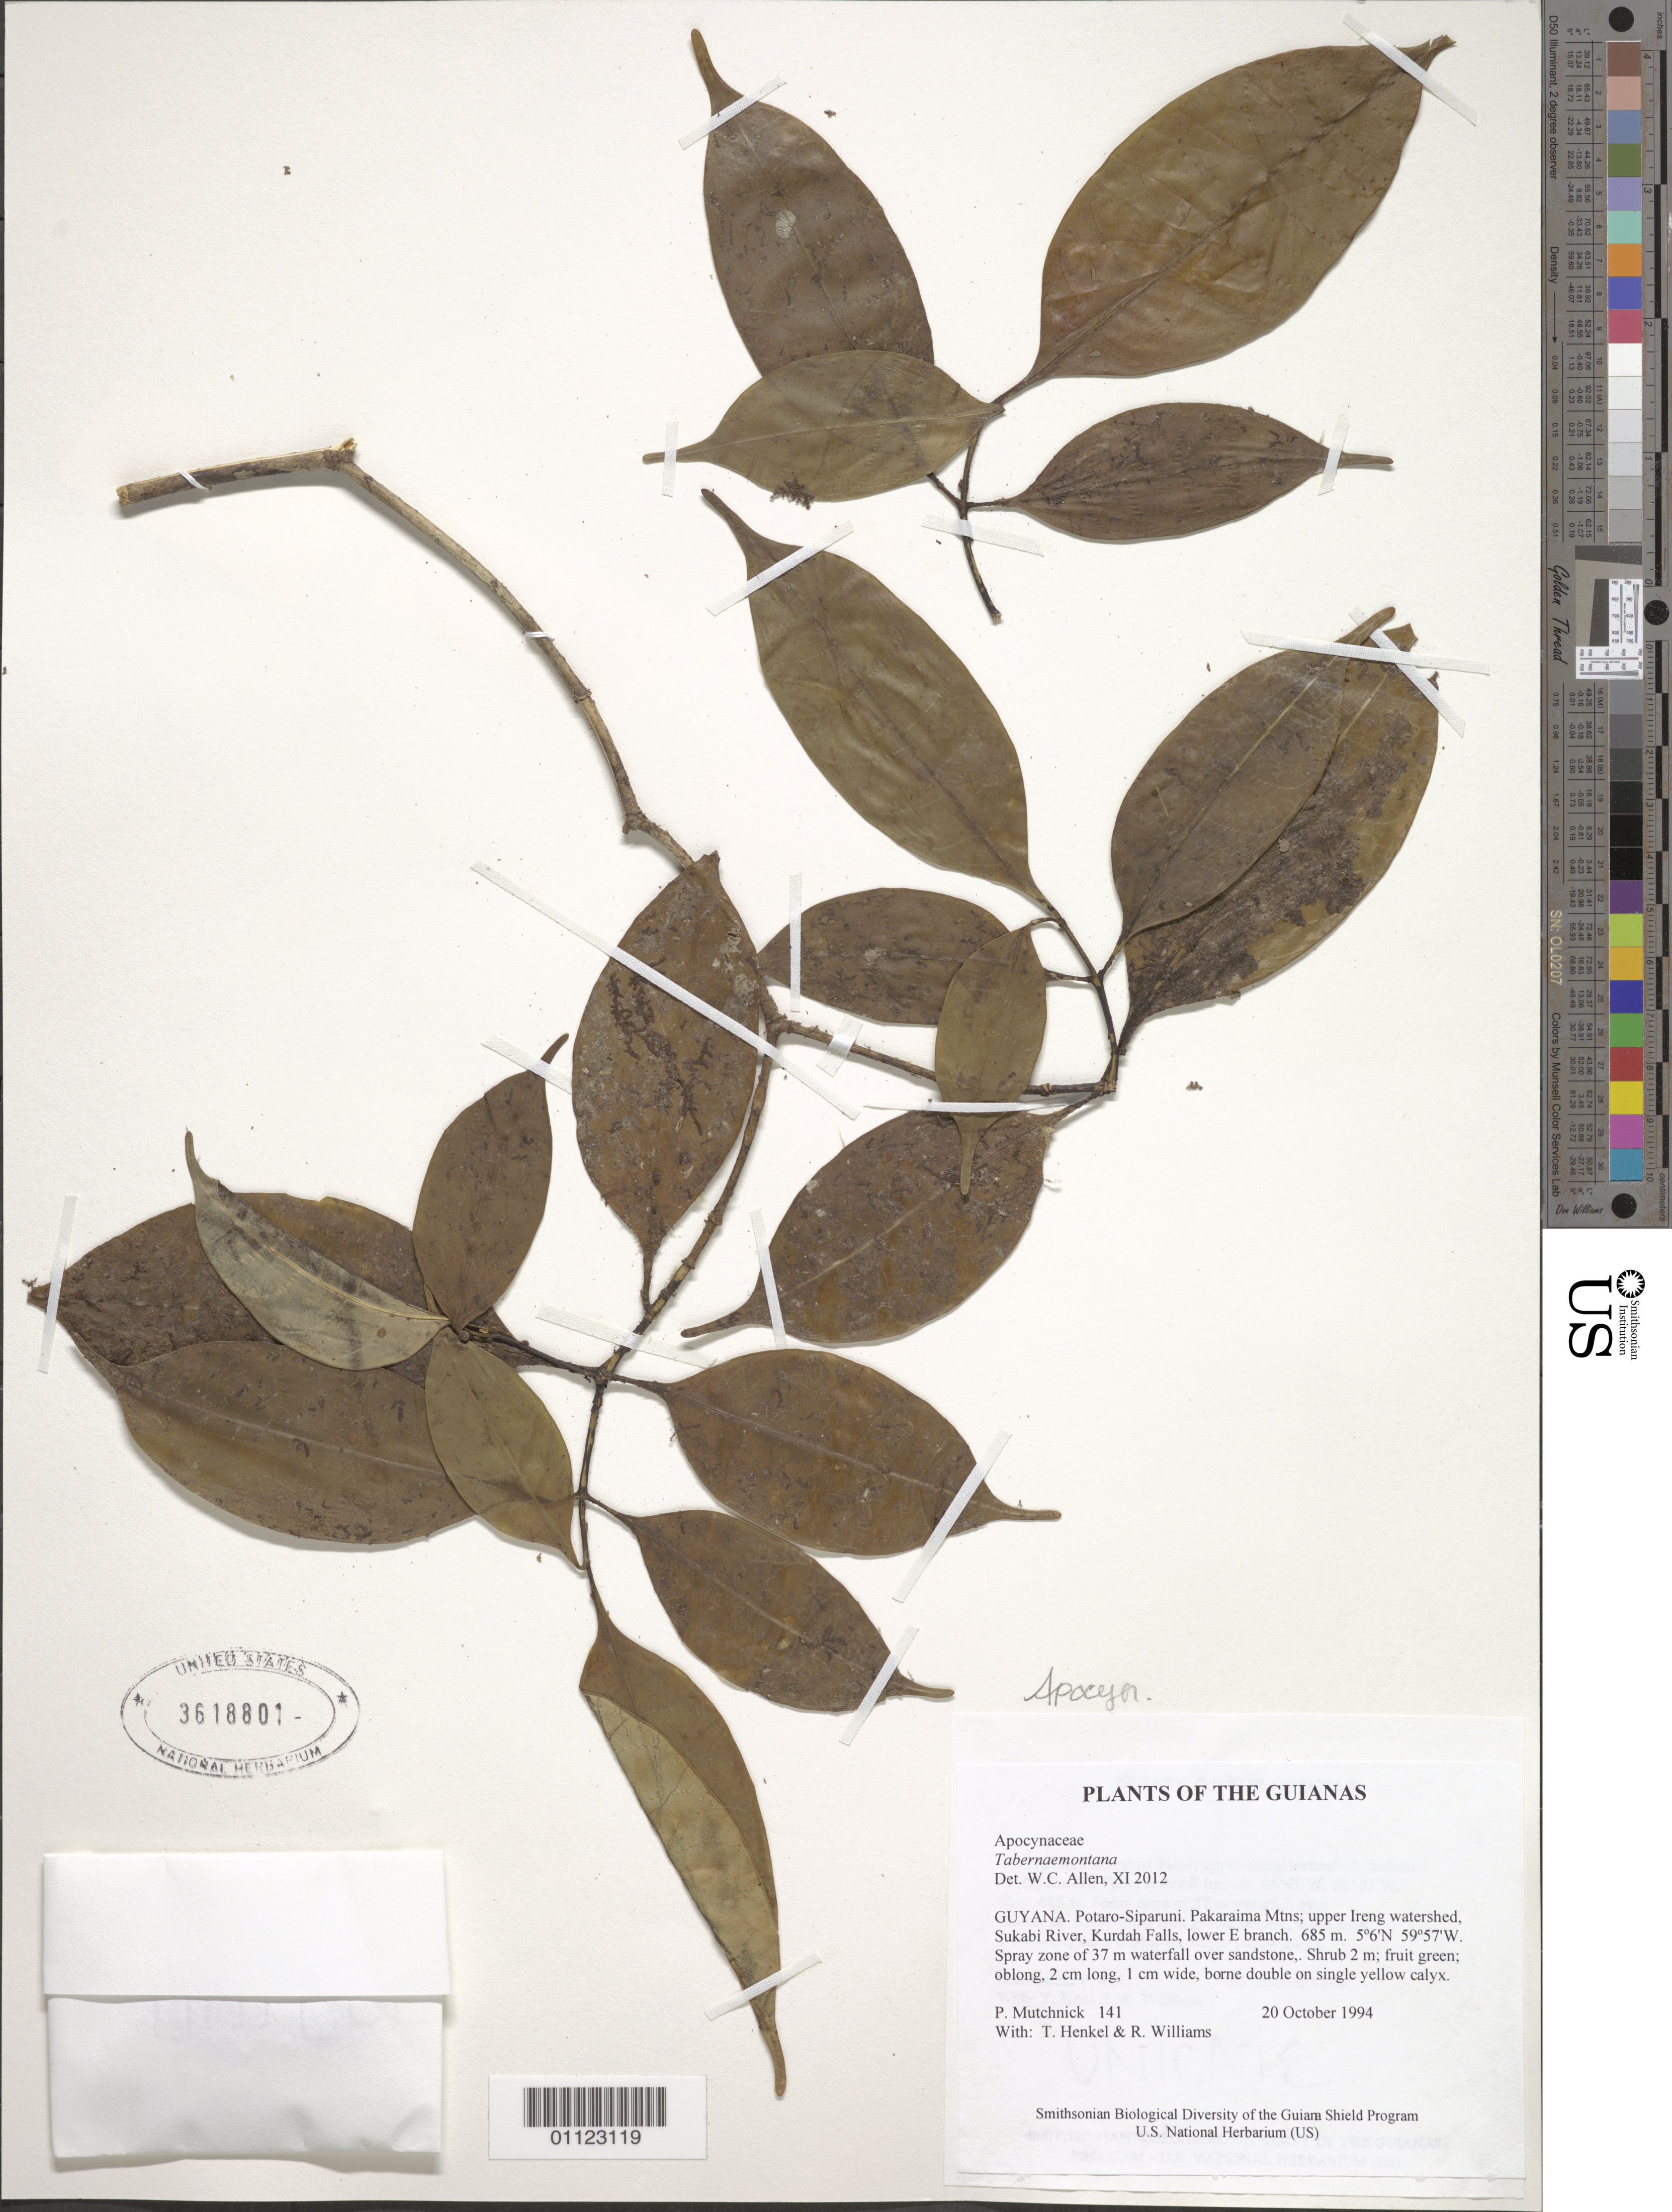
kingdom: Plantae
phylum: Tracheophyta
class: Magnoliopsida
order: Gentianales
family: Apocynaceae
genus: Tabernaemontana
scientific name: Tabernaemontana sp.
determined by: Allen, W. C., (UNITED STATES)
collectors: P. Mutchnick, T. Henkel & R. Williams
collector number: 141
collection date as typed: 20 October 1994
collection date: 1994-10-20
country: Guyana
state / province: Potaro-Siparuni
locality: Pakaraima Mtns; upper Ireng watershed, Sukabi River, Kurdah Falls, lower E branch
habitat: Spray zone of 37 m waterfall over sandstone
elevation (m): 685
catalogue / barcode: US 3618801